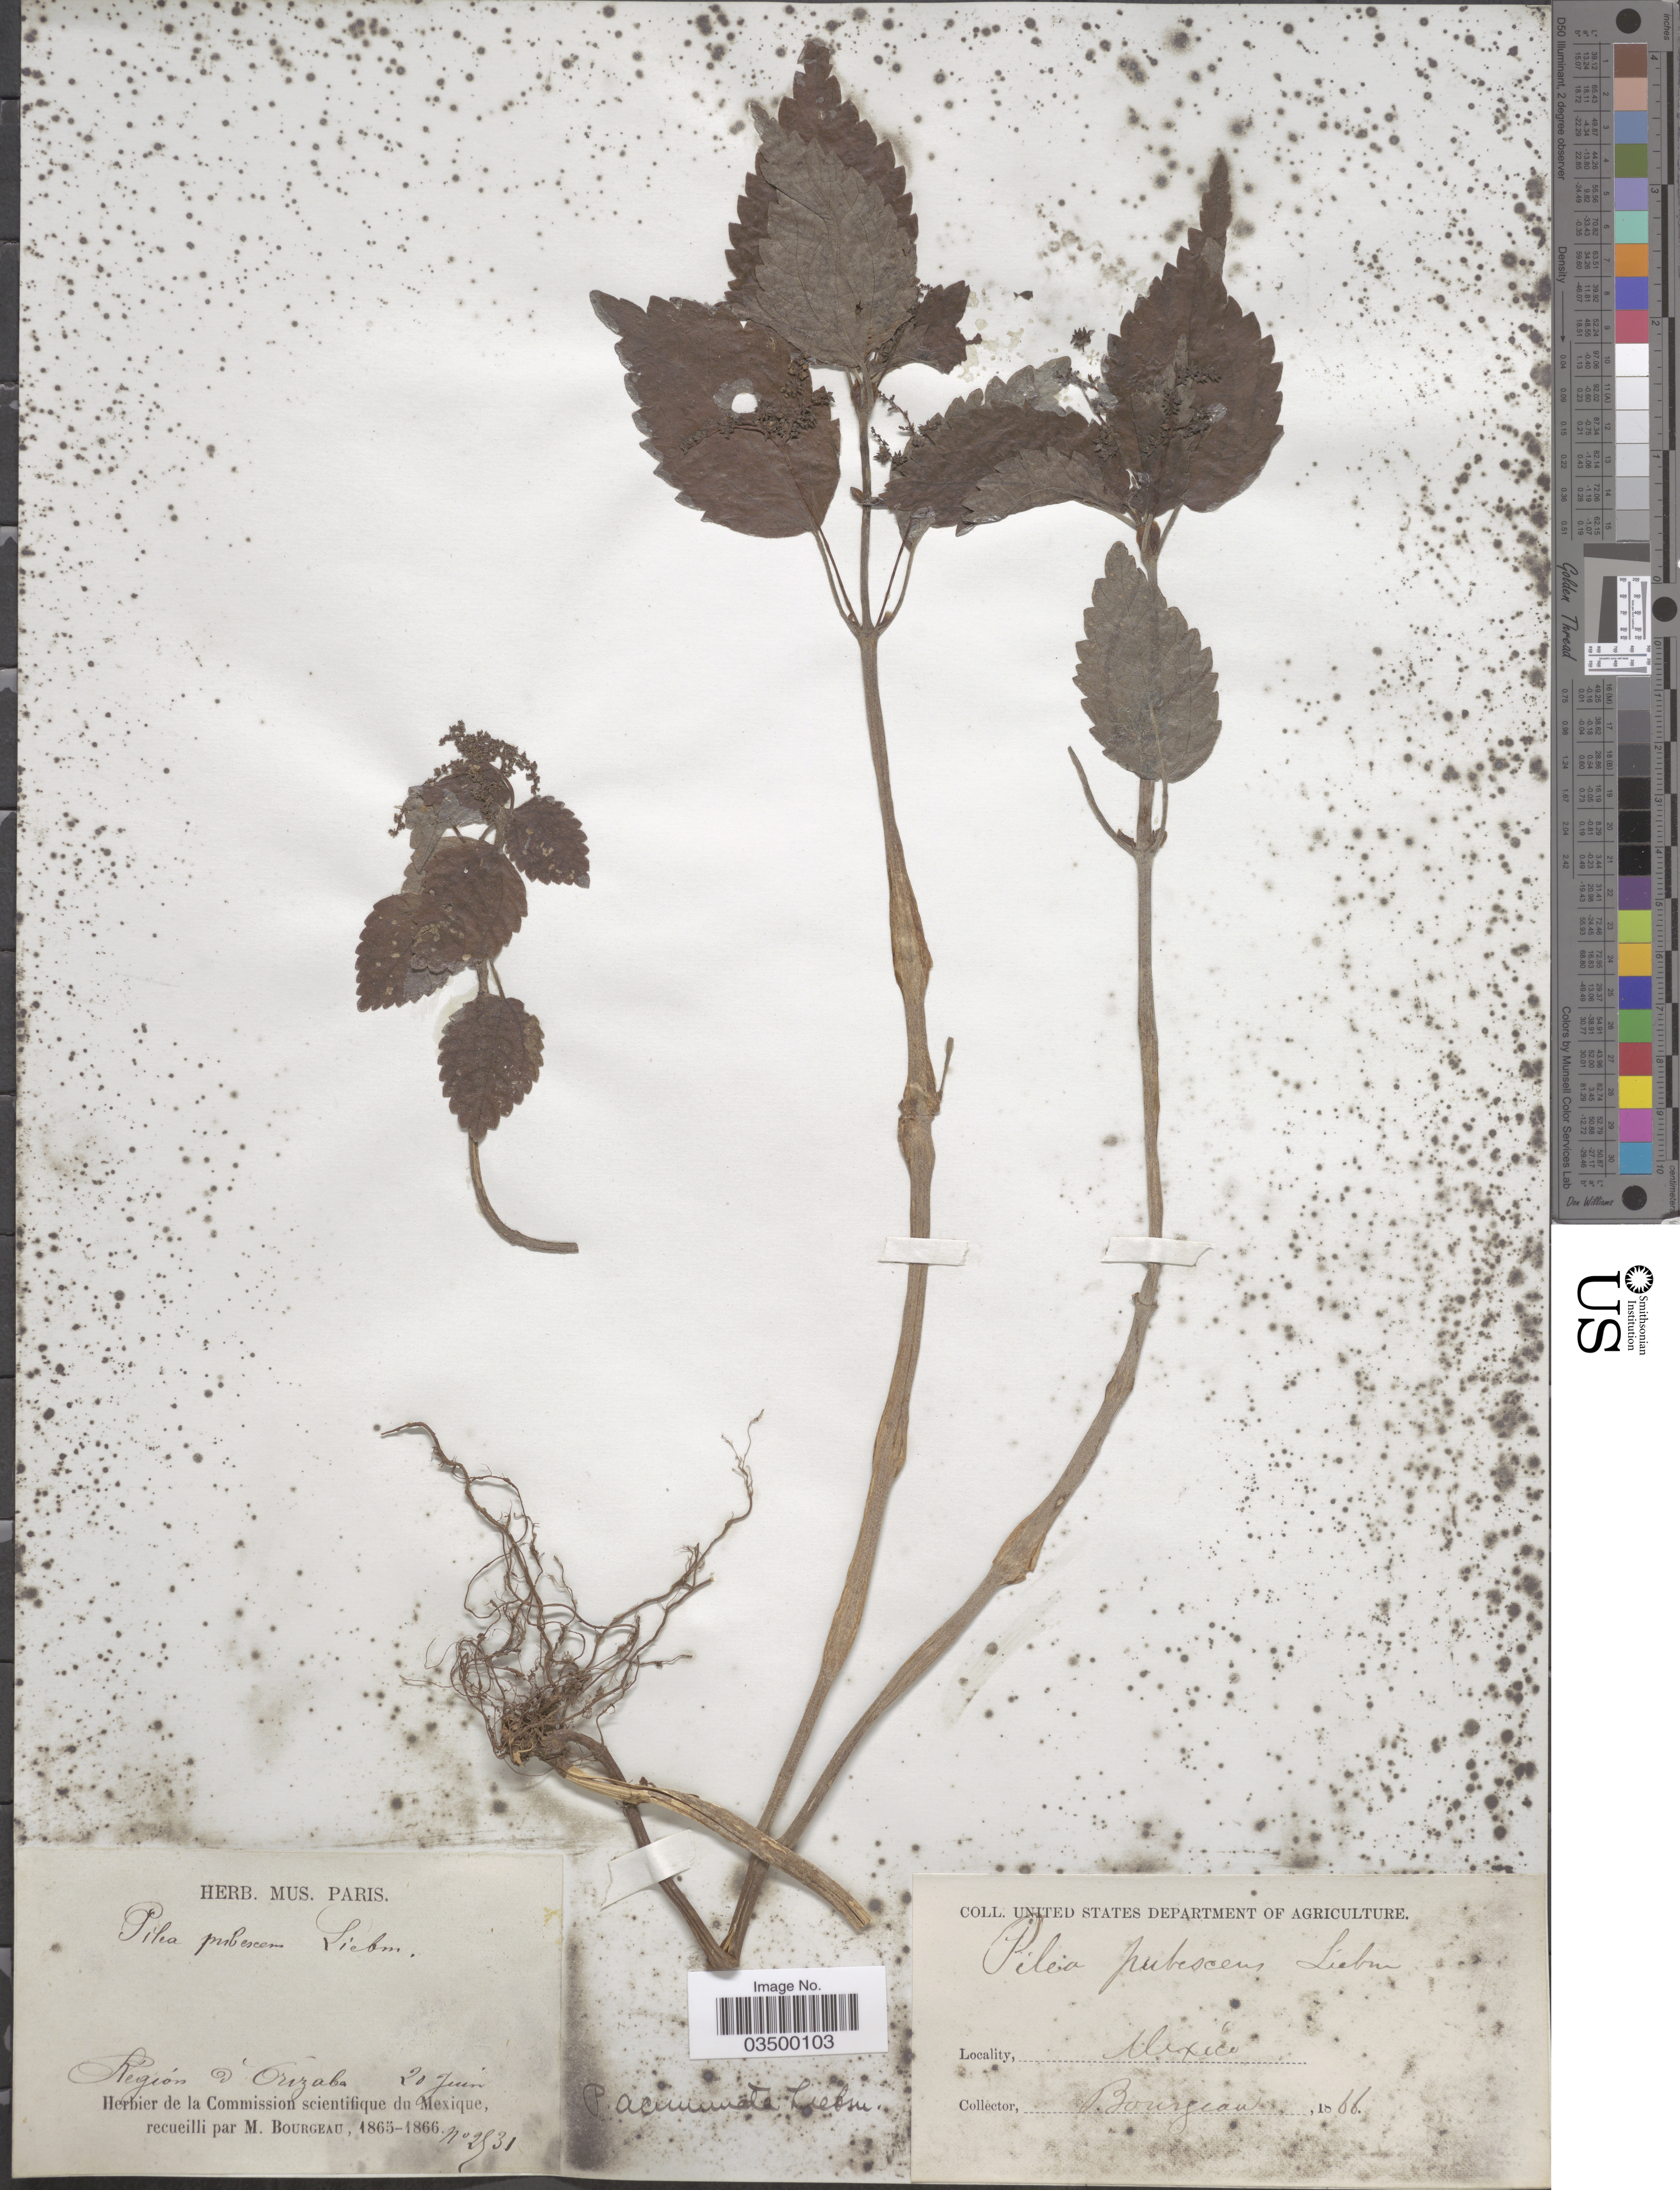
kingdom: Plantae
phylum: Tracheophyta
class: Magnoliopsida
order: Rosales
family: Urticaceae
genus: Pilea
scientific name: Pilea acuminata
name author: Liebm.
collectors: M. Bourgeau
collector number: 2531*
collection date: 1866-06-20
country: Mexico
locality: Región d Orizaba.